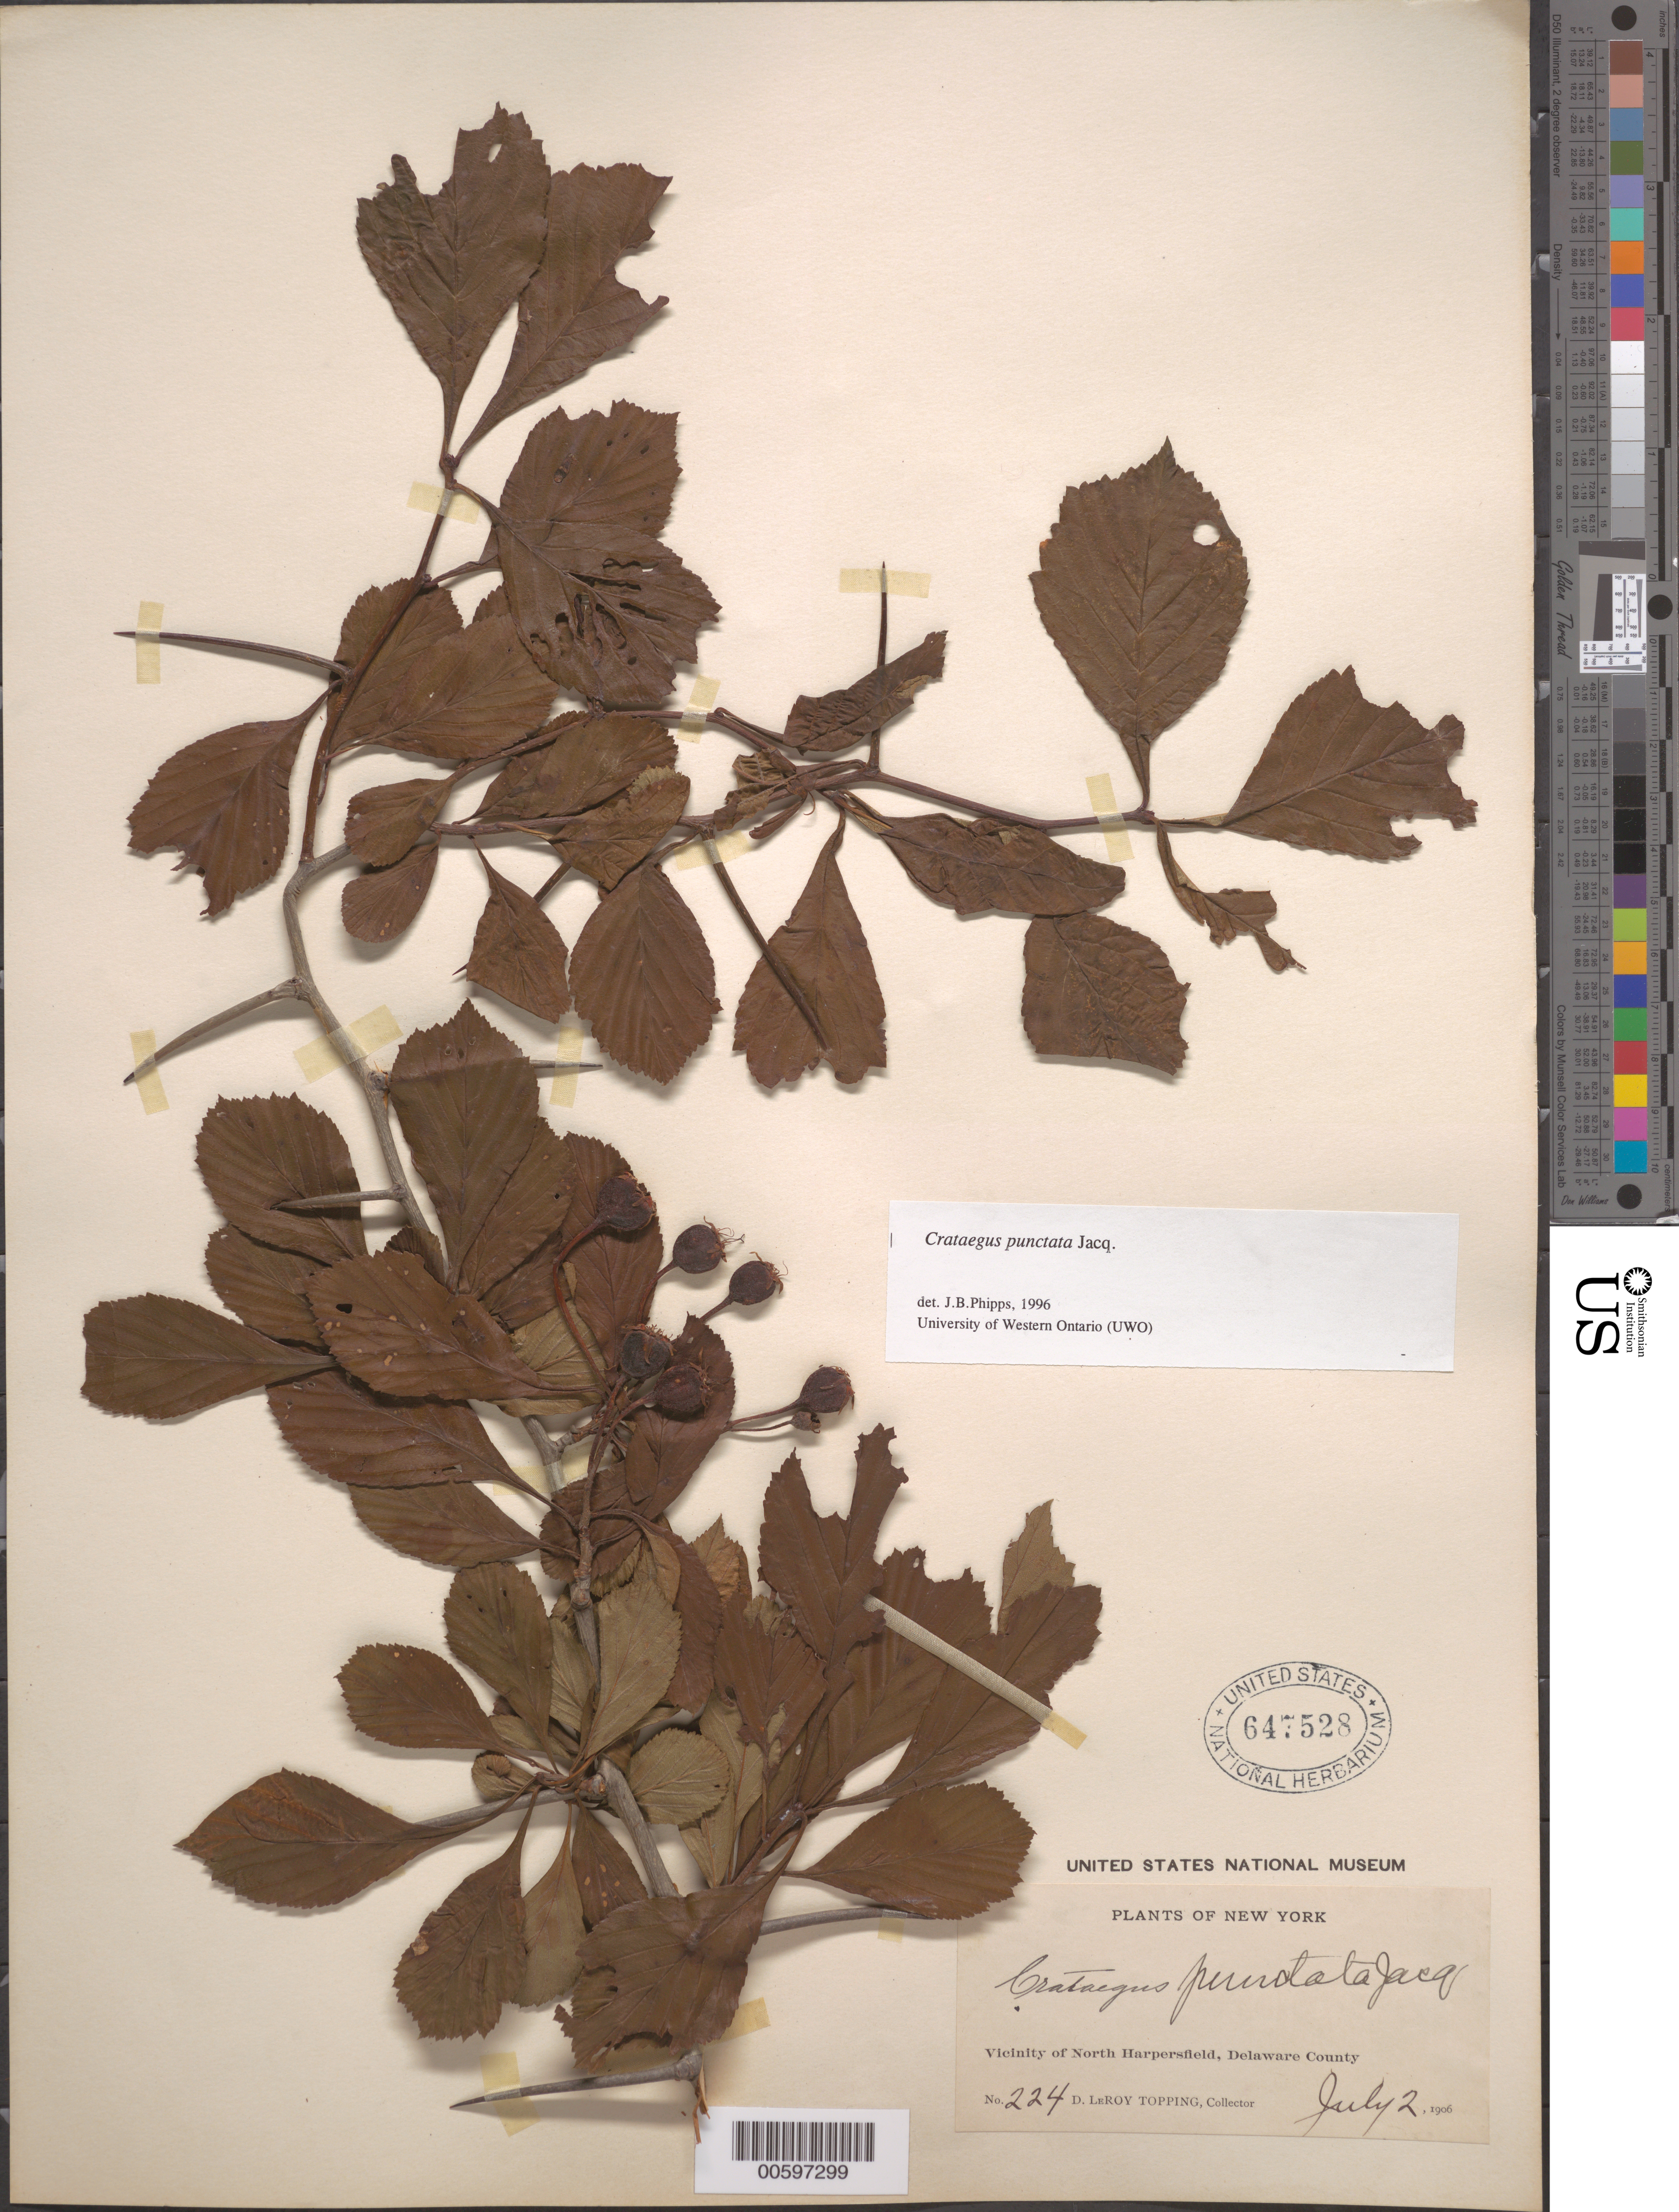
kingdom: Plantae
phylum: Tracheophyta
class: Magnoliopsida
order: Rosales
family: Rosaceae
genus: Crataegus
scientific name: Crataegus punctata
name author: Jacq.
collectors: D. L. Topping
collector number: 224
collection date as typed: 02 Jul 1906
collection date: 1906-07-02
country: United States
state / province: New York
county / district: Delaware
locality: Vicinity of North Harpersfield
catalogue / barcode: US 647528